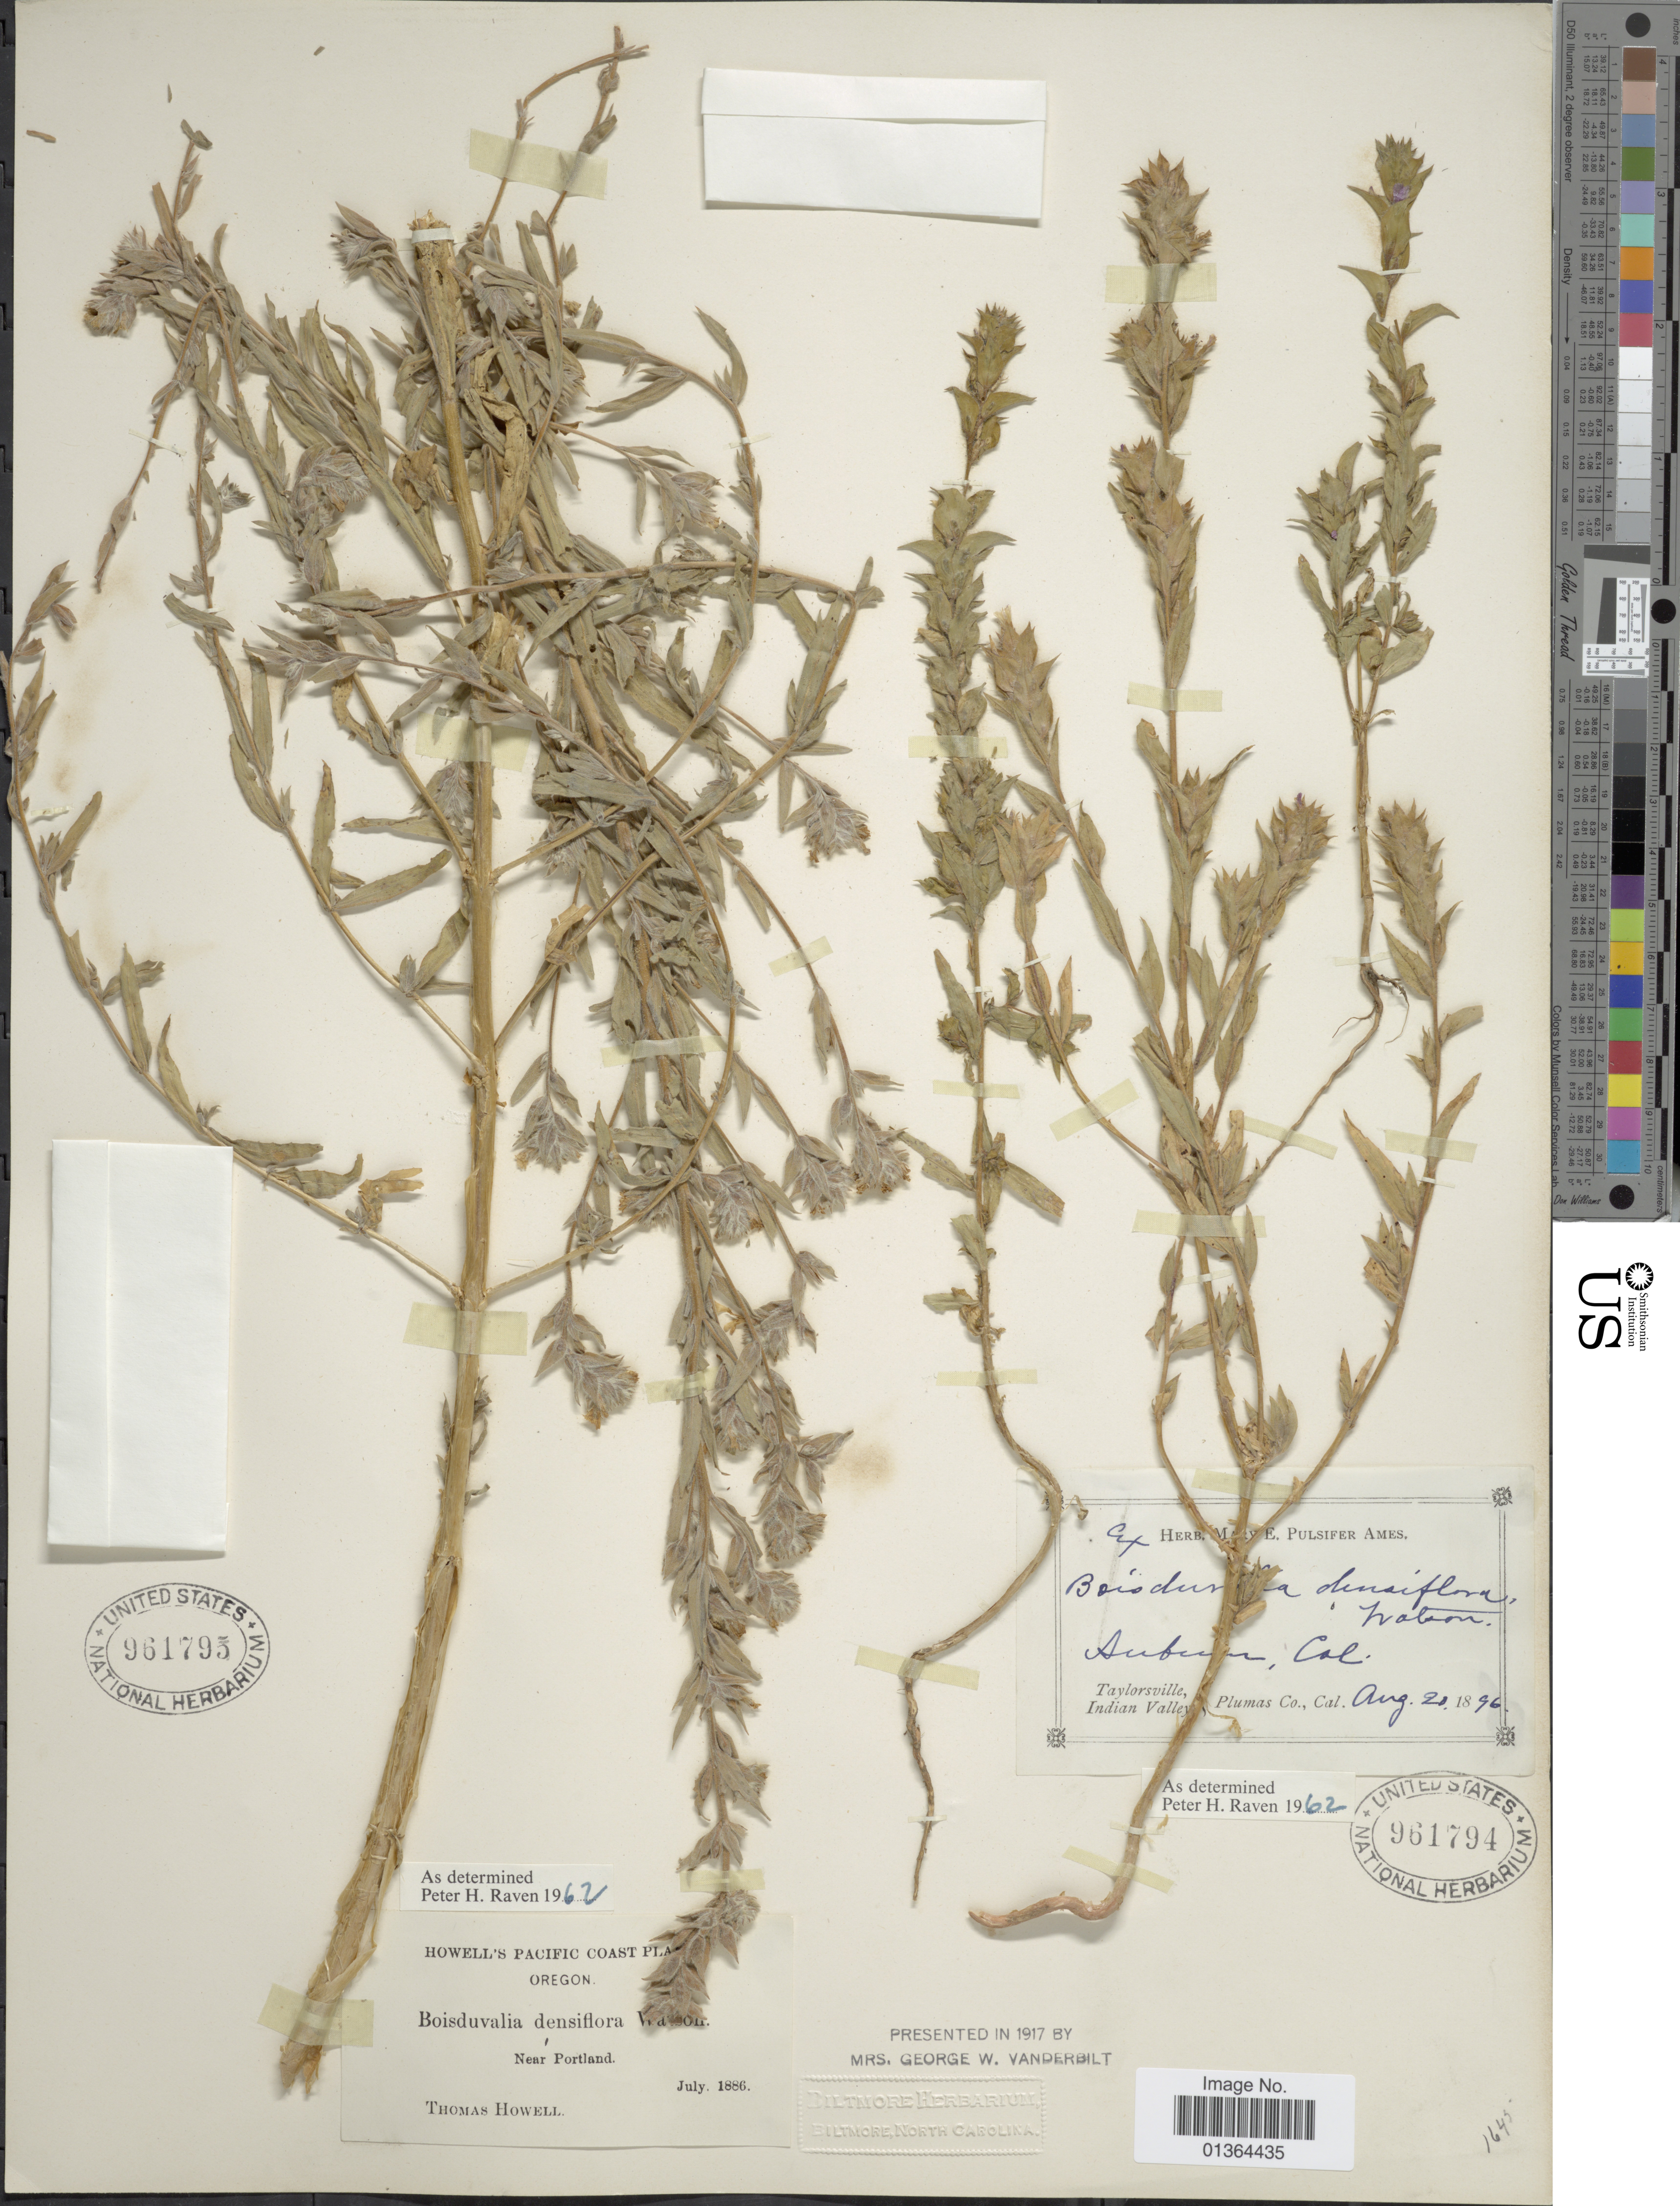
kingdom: Plantae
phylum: Tracheophyta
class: Magnoliopsida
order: Myrtales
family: Onagraceae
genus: Epilobium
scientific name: Epilobium densiflorum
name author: (Lindl.) Hoch & P.H. Raven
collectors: M. E. P. Ames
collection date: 1896-08-20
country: United States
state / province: California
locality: Aubum, Taylorsville, Indian Valley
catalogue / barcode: US 961794